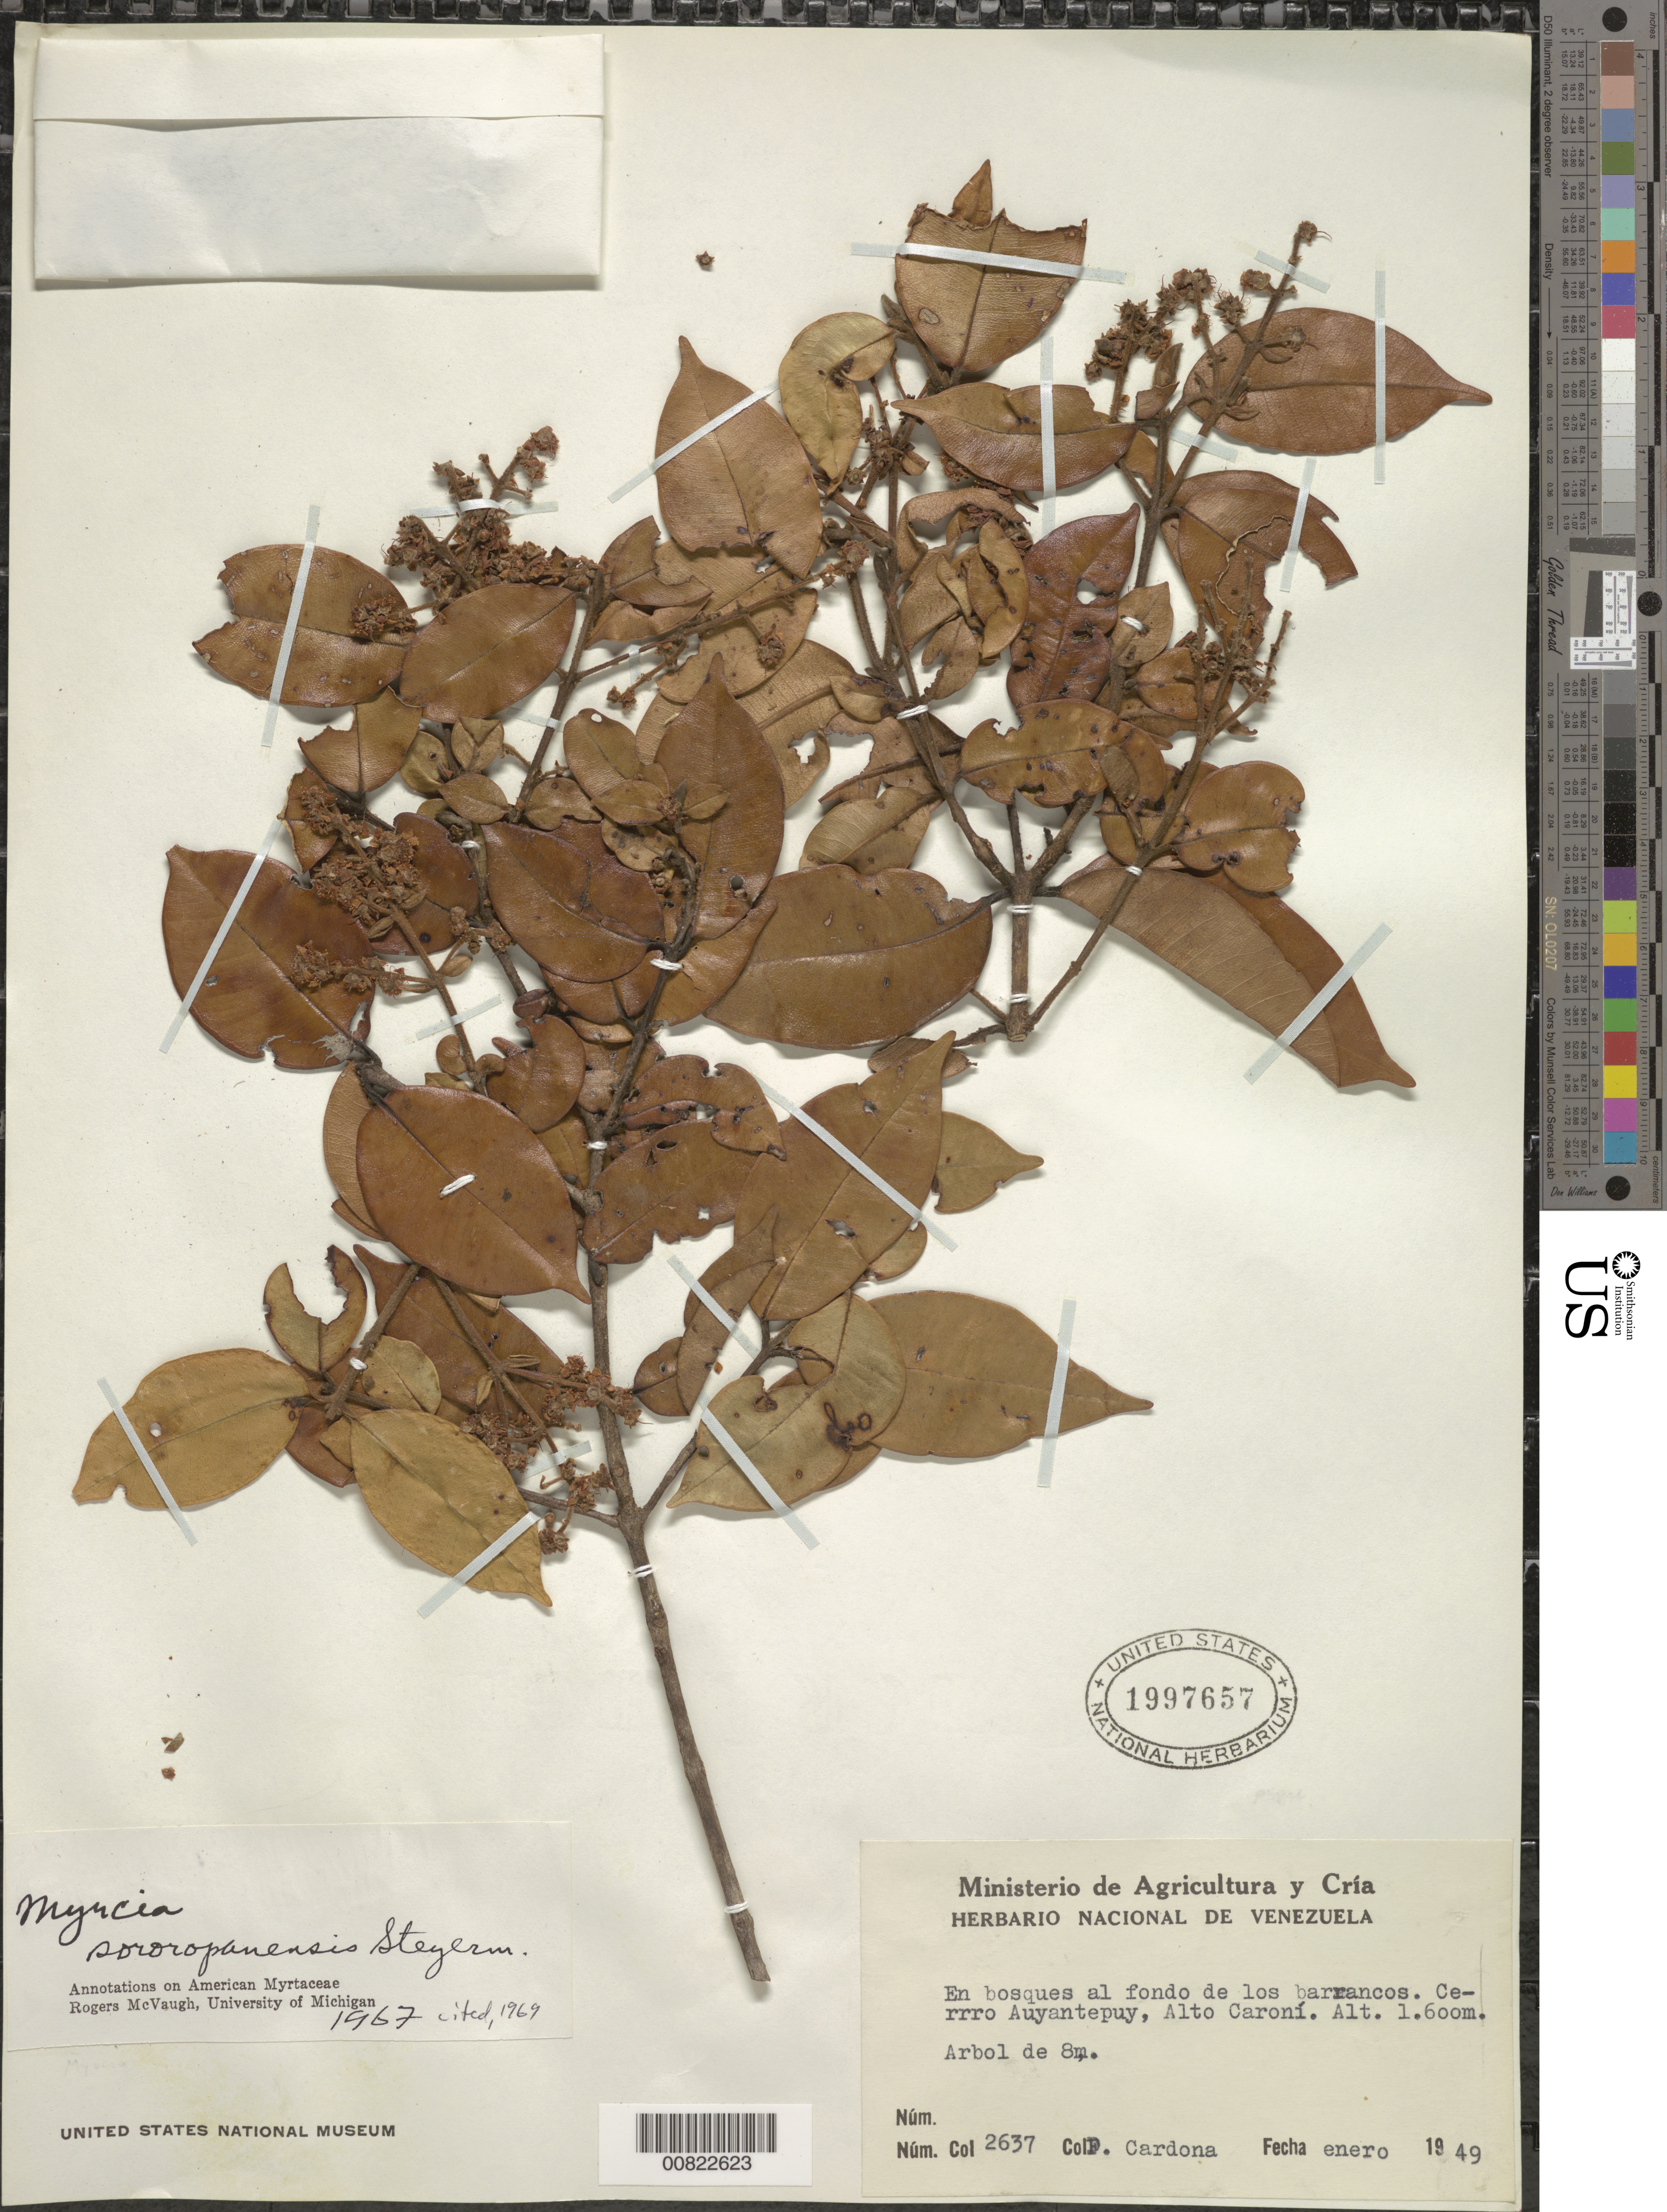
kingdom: Plantae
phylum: Tracheophyta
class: Magnoliopsida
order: Myrtales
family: Myrtaceae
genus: Myrcia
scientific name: Myrcia sororopanensis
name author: Steyerm.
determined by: McVaugh, R.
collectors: F. Cardona Puig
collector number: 2637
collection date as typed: Jan-49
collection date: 1949-01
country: Venezuela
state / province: Bolívar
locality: Cerro Auyantepuí, Alto Río Caroní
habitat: Bosques al fondo de los barrancos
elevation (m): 1600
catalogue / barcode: US 1997657